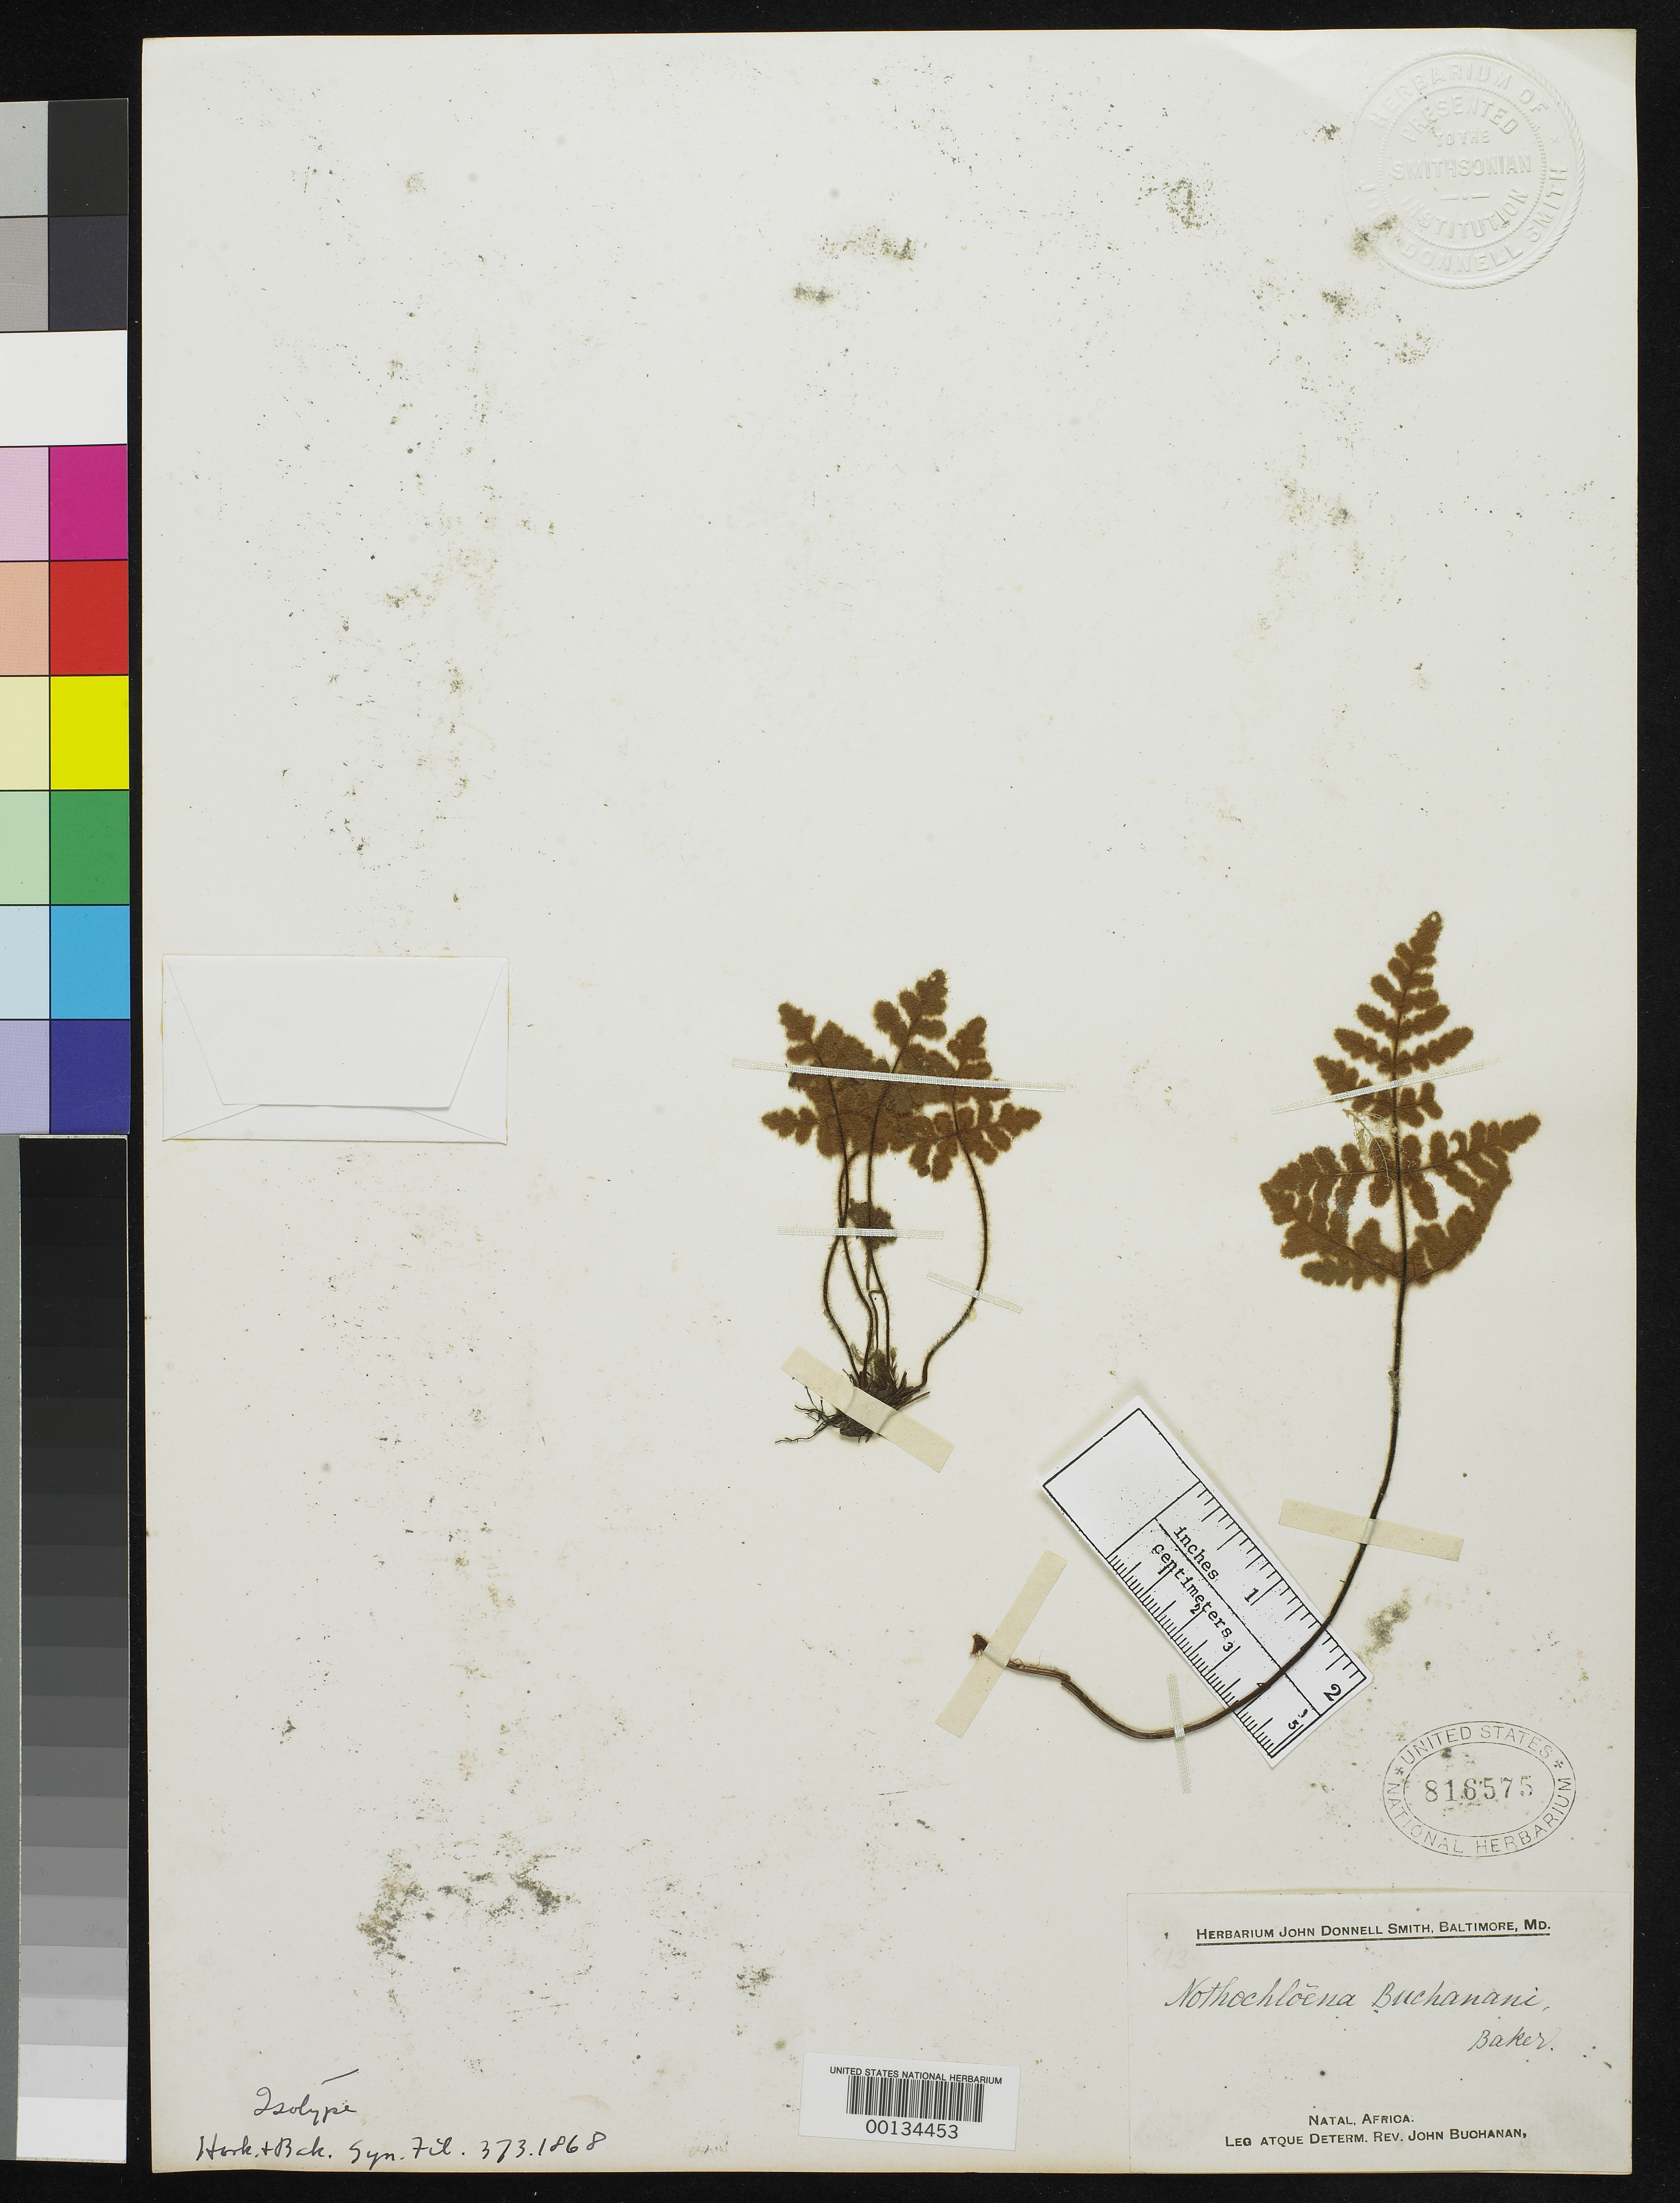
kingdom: Plantae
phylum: Tracheophyta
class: Polypodiopsida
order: Polypodiales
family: Pteridaceae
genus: Notholaena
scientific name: Notholaena buchananii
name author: Baker in Hook. & Baker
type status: Type Collection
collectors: J. Buchanan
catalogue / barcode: US 816575